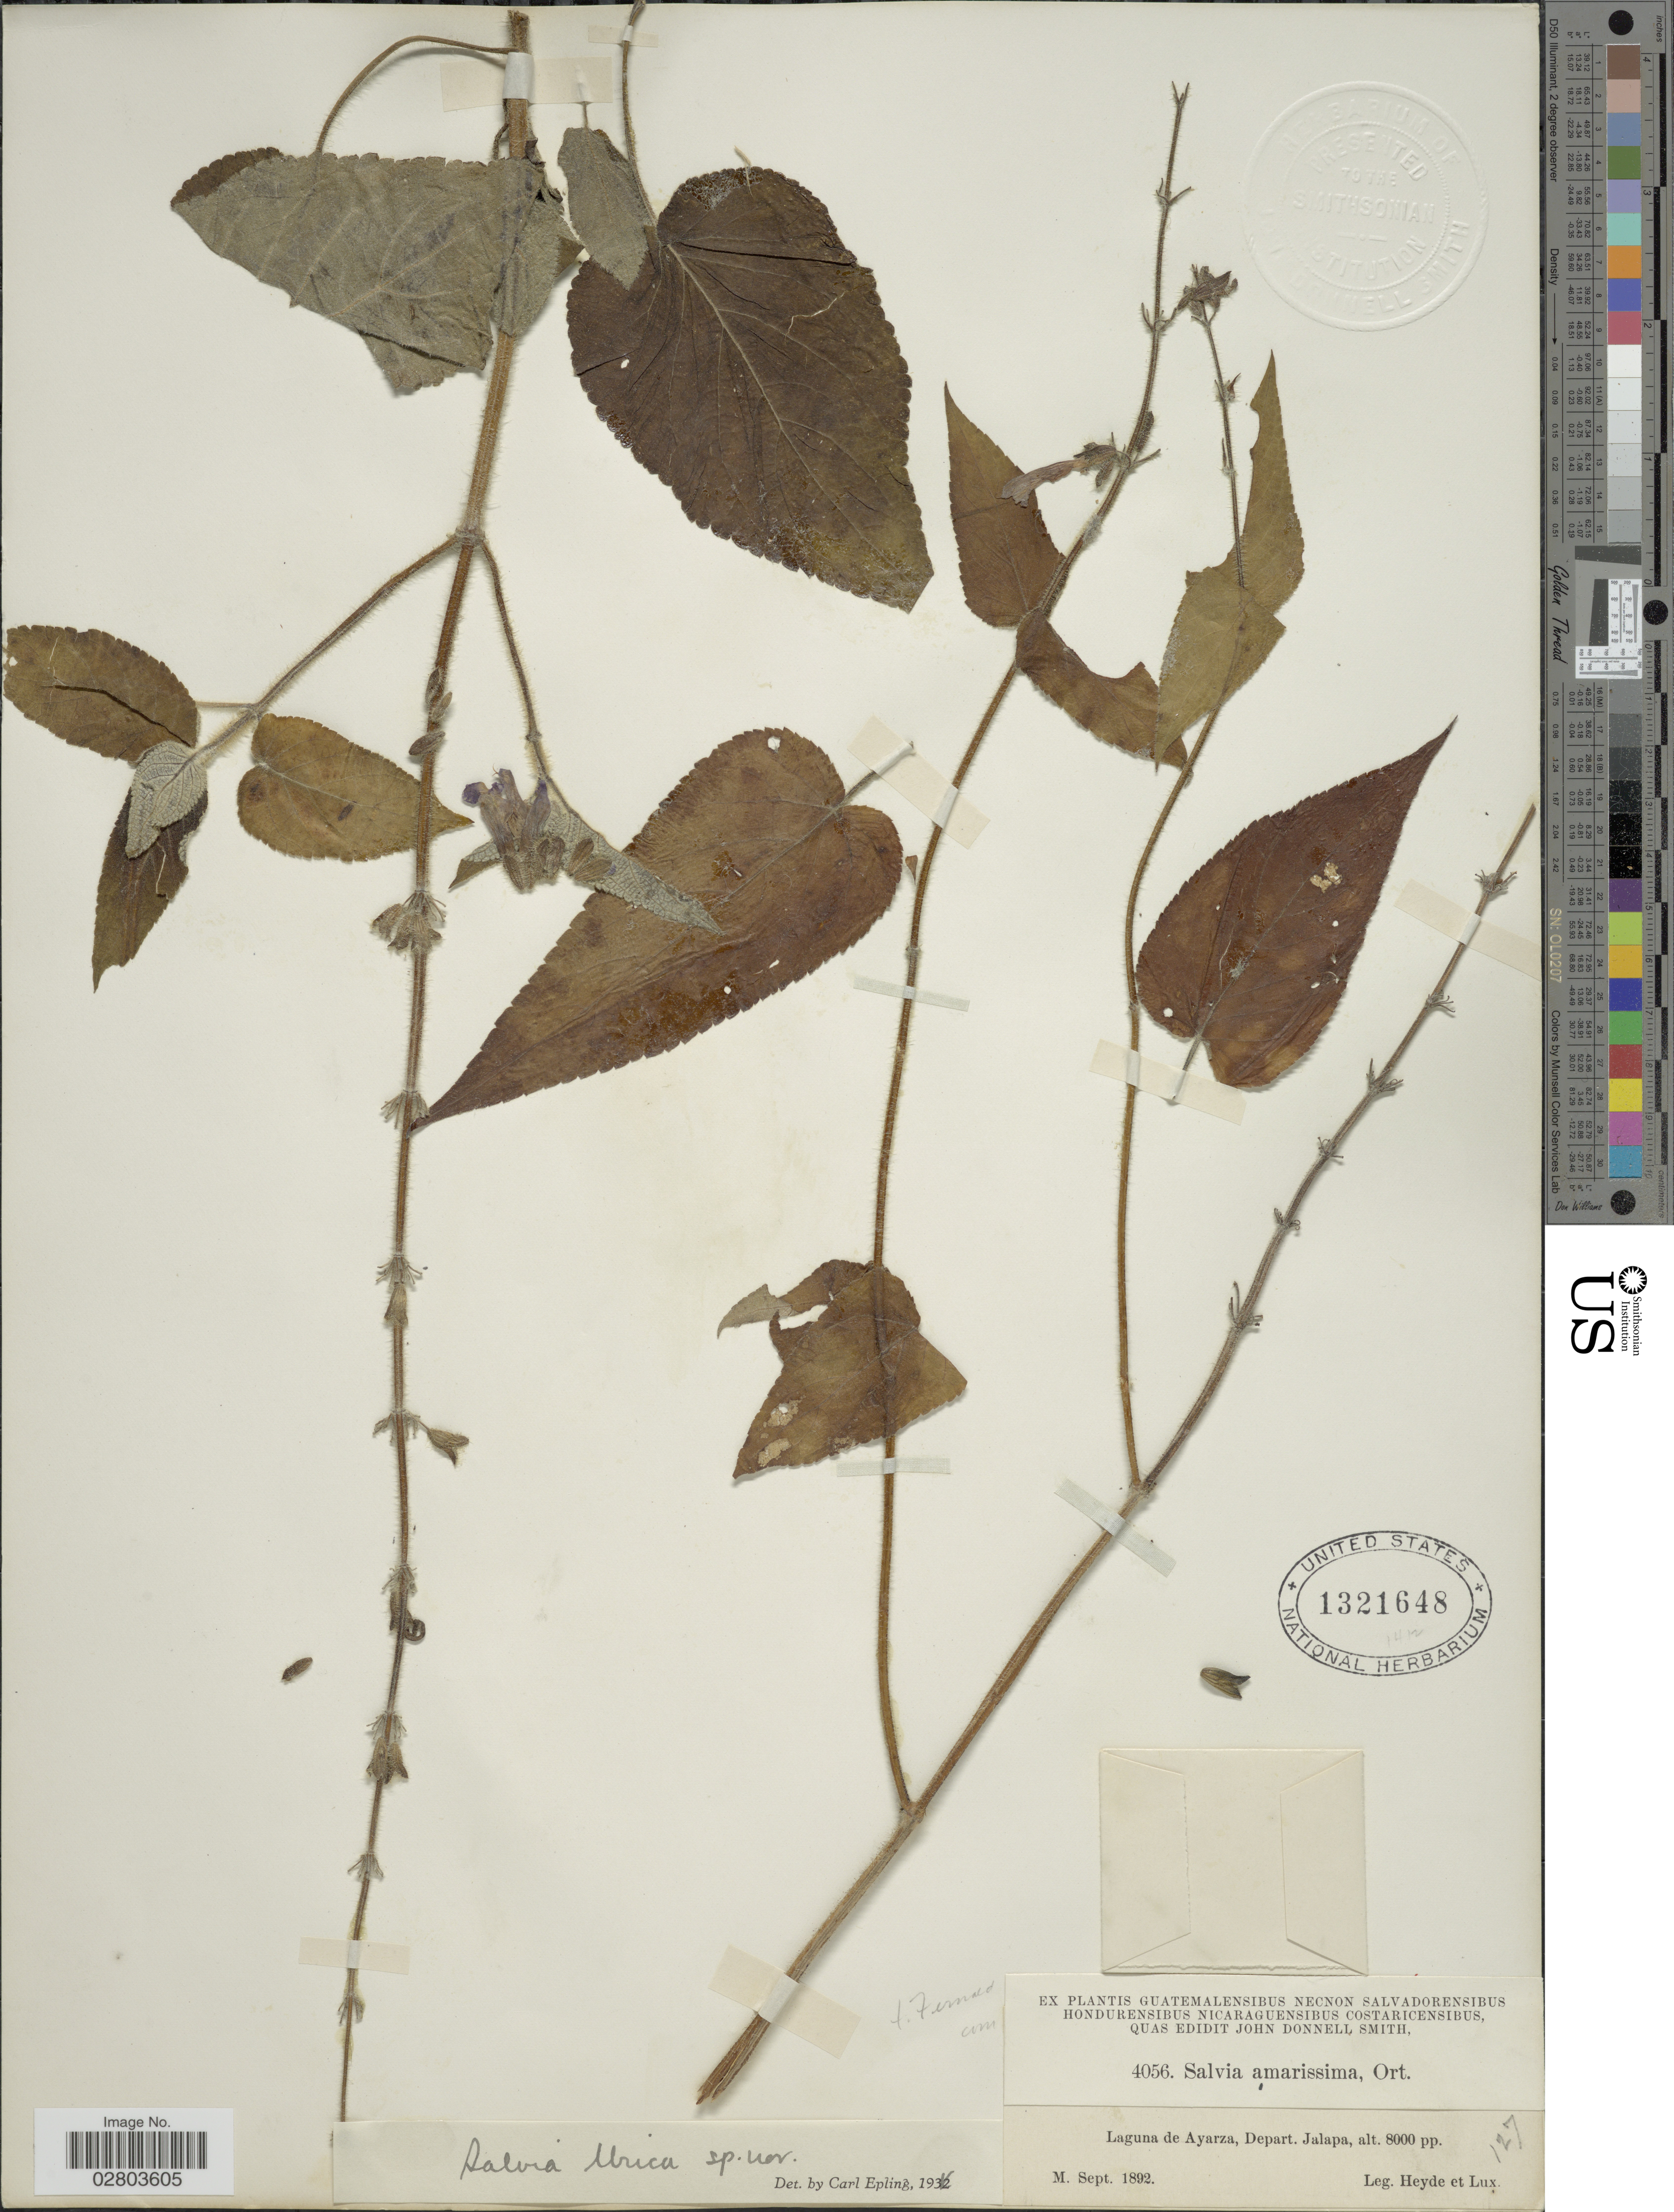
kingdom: Plantae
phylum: Tracheophyta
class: Magnoliopsida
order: Lamiales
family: Lamiaceae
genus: Salvia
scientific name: Salvia urica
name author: Epling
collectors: Heyde & Lux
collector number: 4056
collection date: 1892-09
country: Guatemala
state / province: Jalapa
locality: Laguna de Ayarza, Depart. Jalapa.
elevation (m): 2438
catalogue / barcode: US 1321648